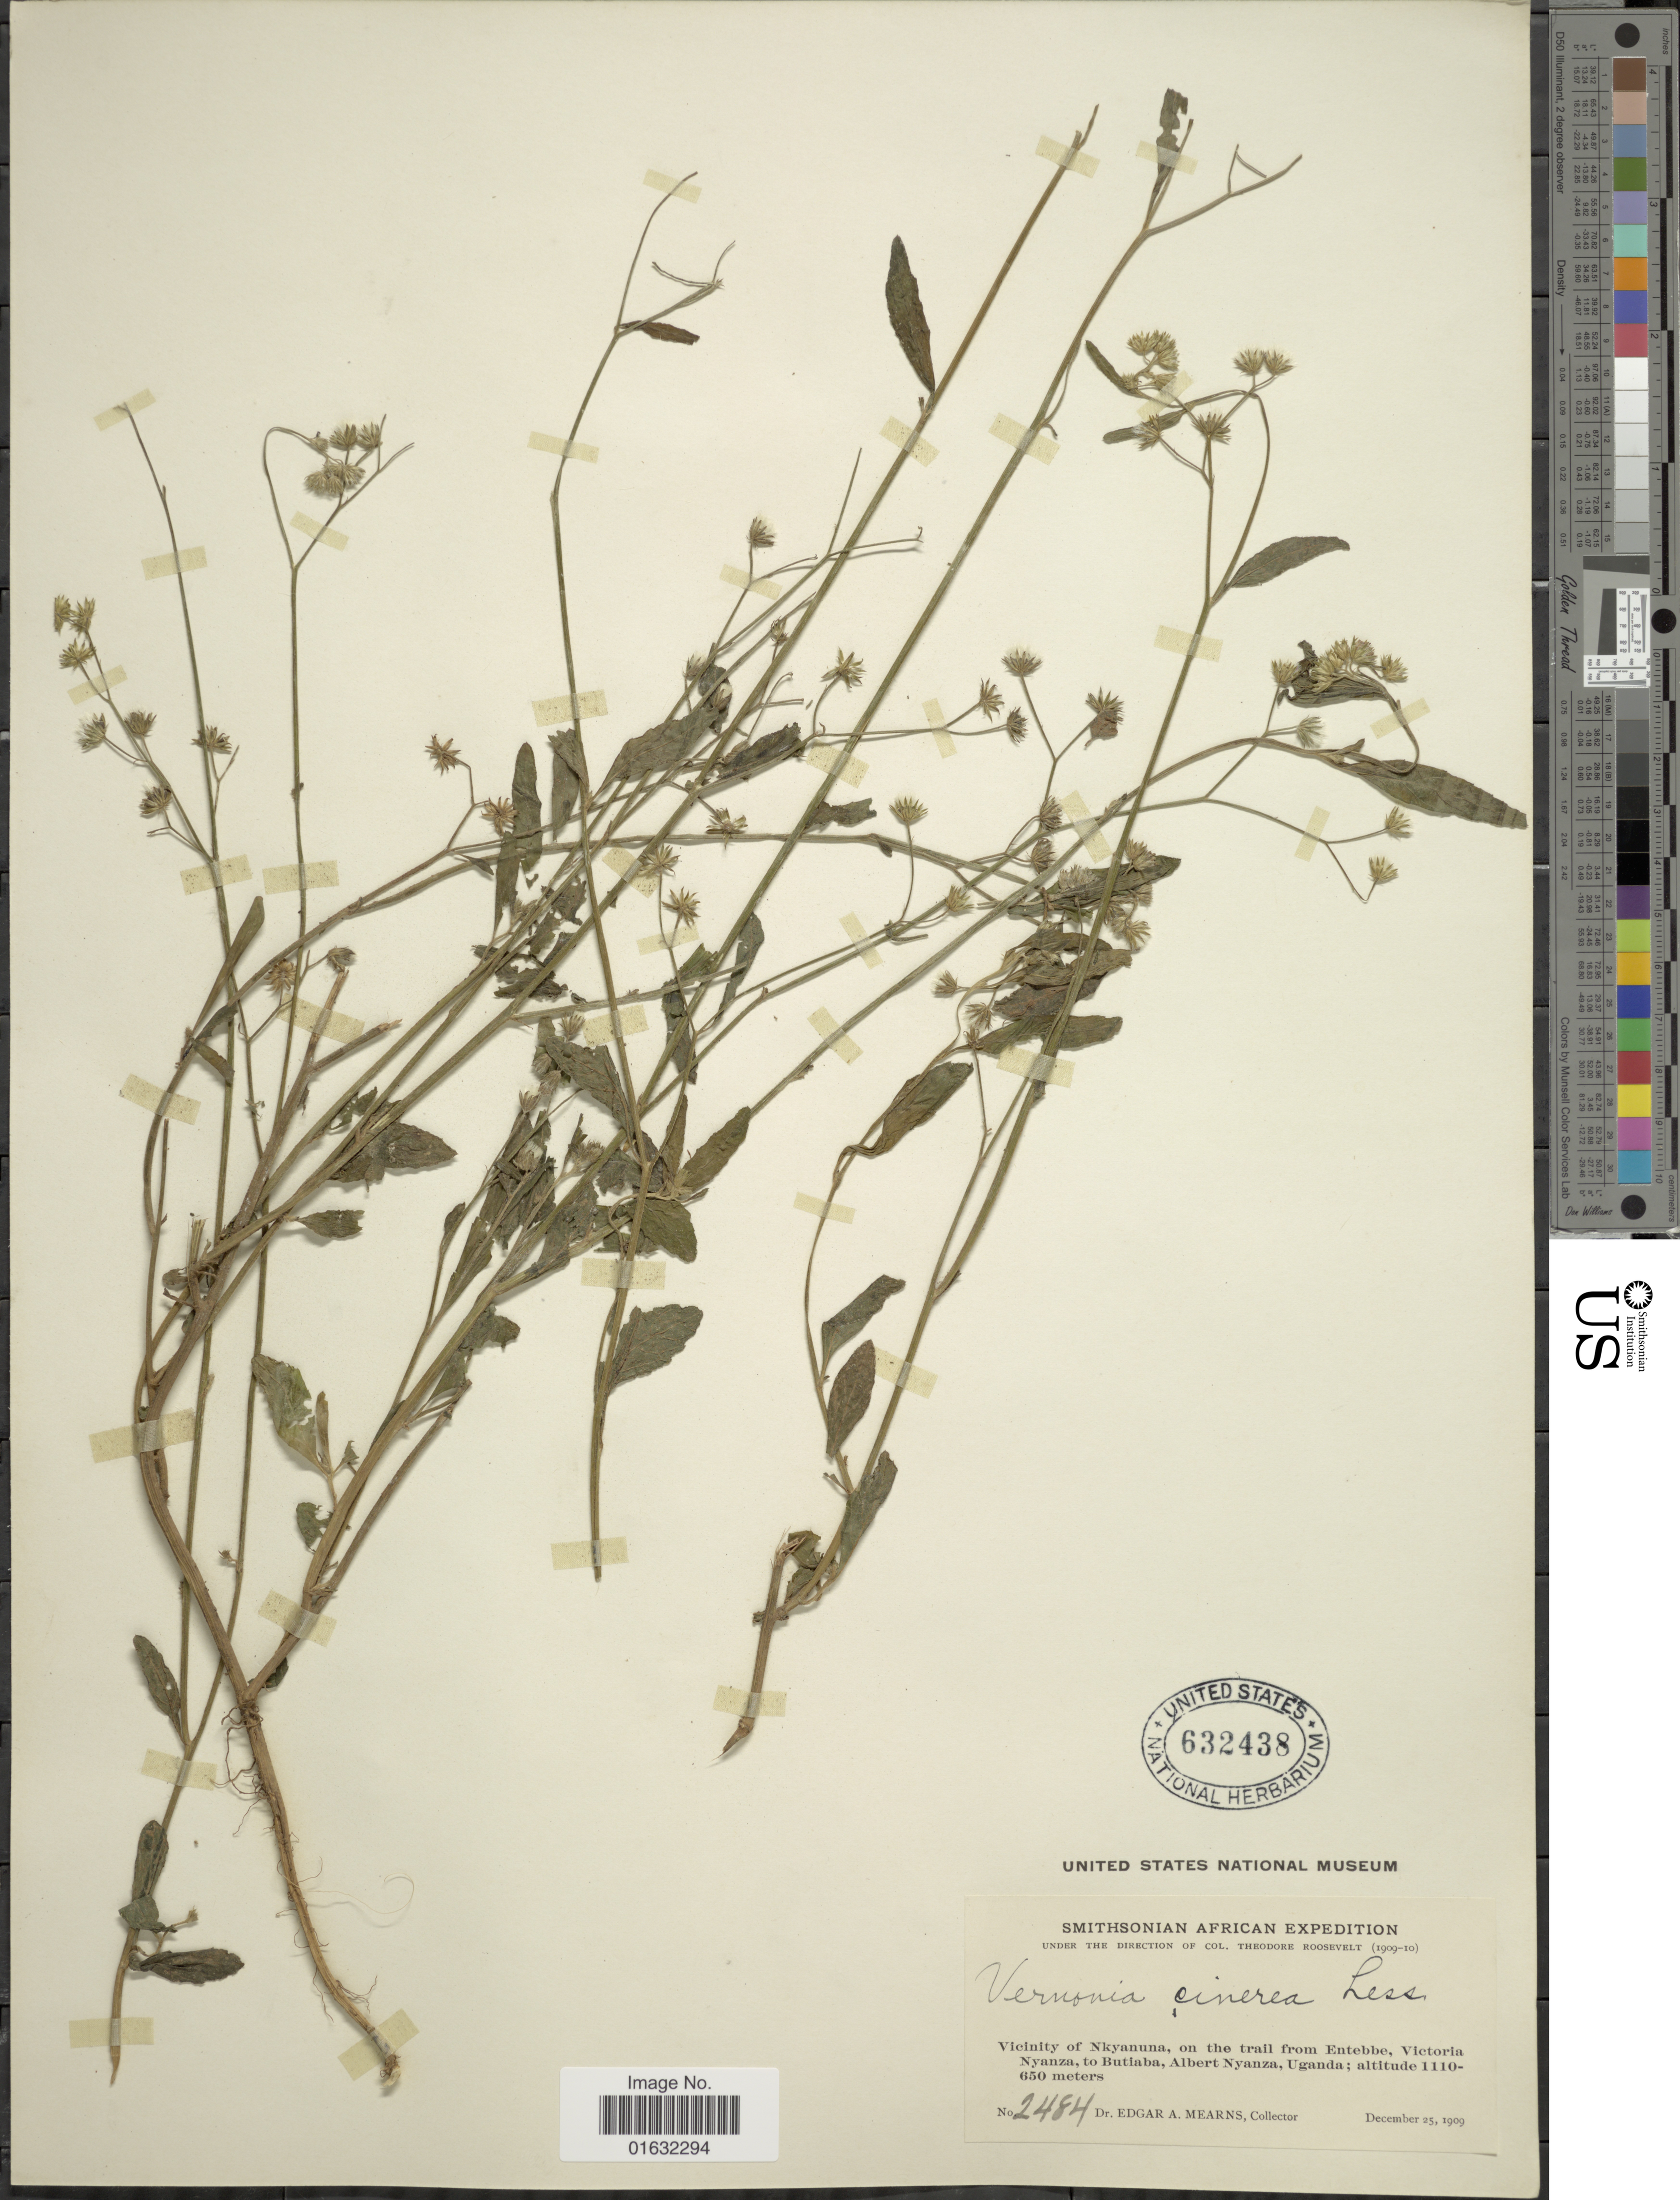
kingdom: Plantae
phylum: Tracheophyta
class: Magnoliopsida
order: Asterales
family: Asteraceae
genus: Cyanthillium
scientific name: Cyanthillium cinereum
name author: (L.) H. Rob.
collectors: E. A. Mearns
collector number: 2484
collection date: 1909-12-25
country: Uganda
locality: Vicinity of Nkyanuna, on the trail from Entebbe, Victoria Nyanza, to Butiaba, Albert Nyanza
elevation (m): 650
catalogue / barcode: US 632438